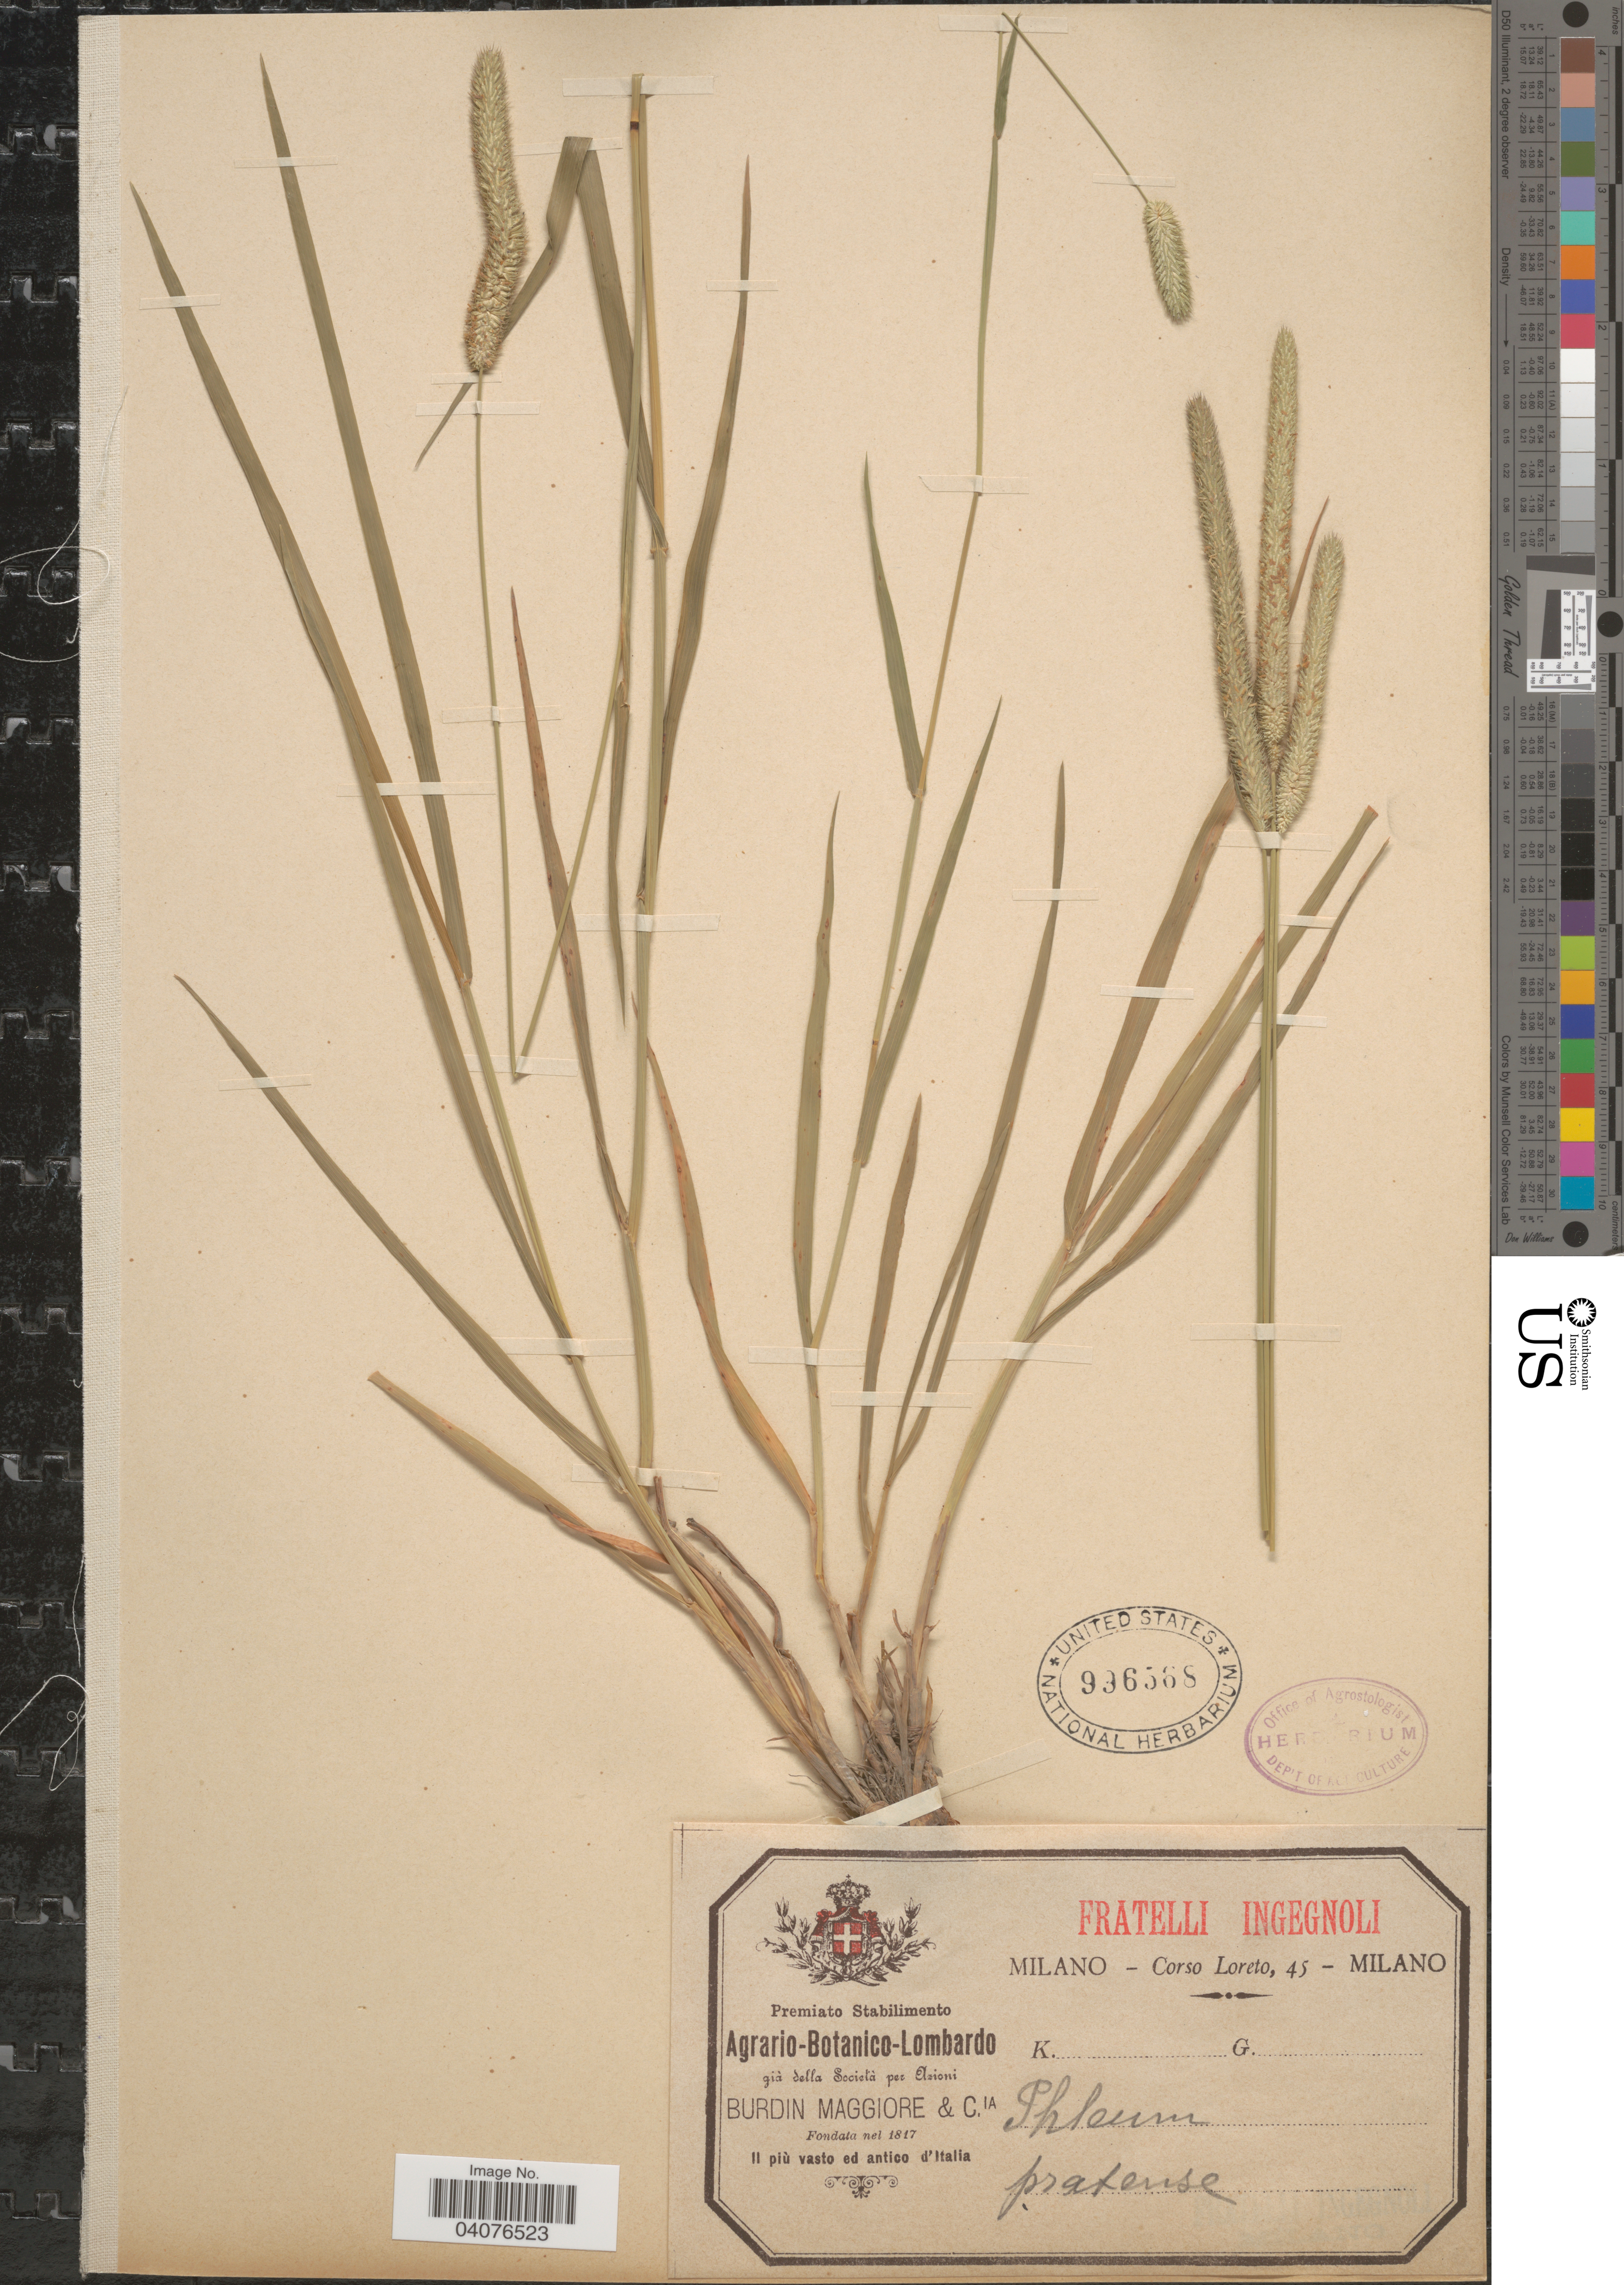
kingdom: Plantae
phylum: Tracheophyta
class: Liliopsida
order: Poales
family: Poaceae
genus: Phleum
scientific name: Phleum pratense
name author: L.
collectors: Loreto, C.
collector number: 45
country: Italy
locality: Il più vasto ed antico d'Italia.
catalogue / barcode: US 996568